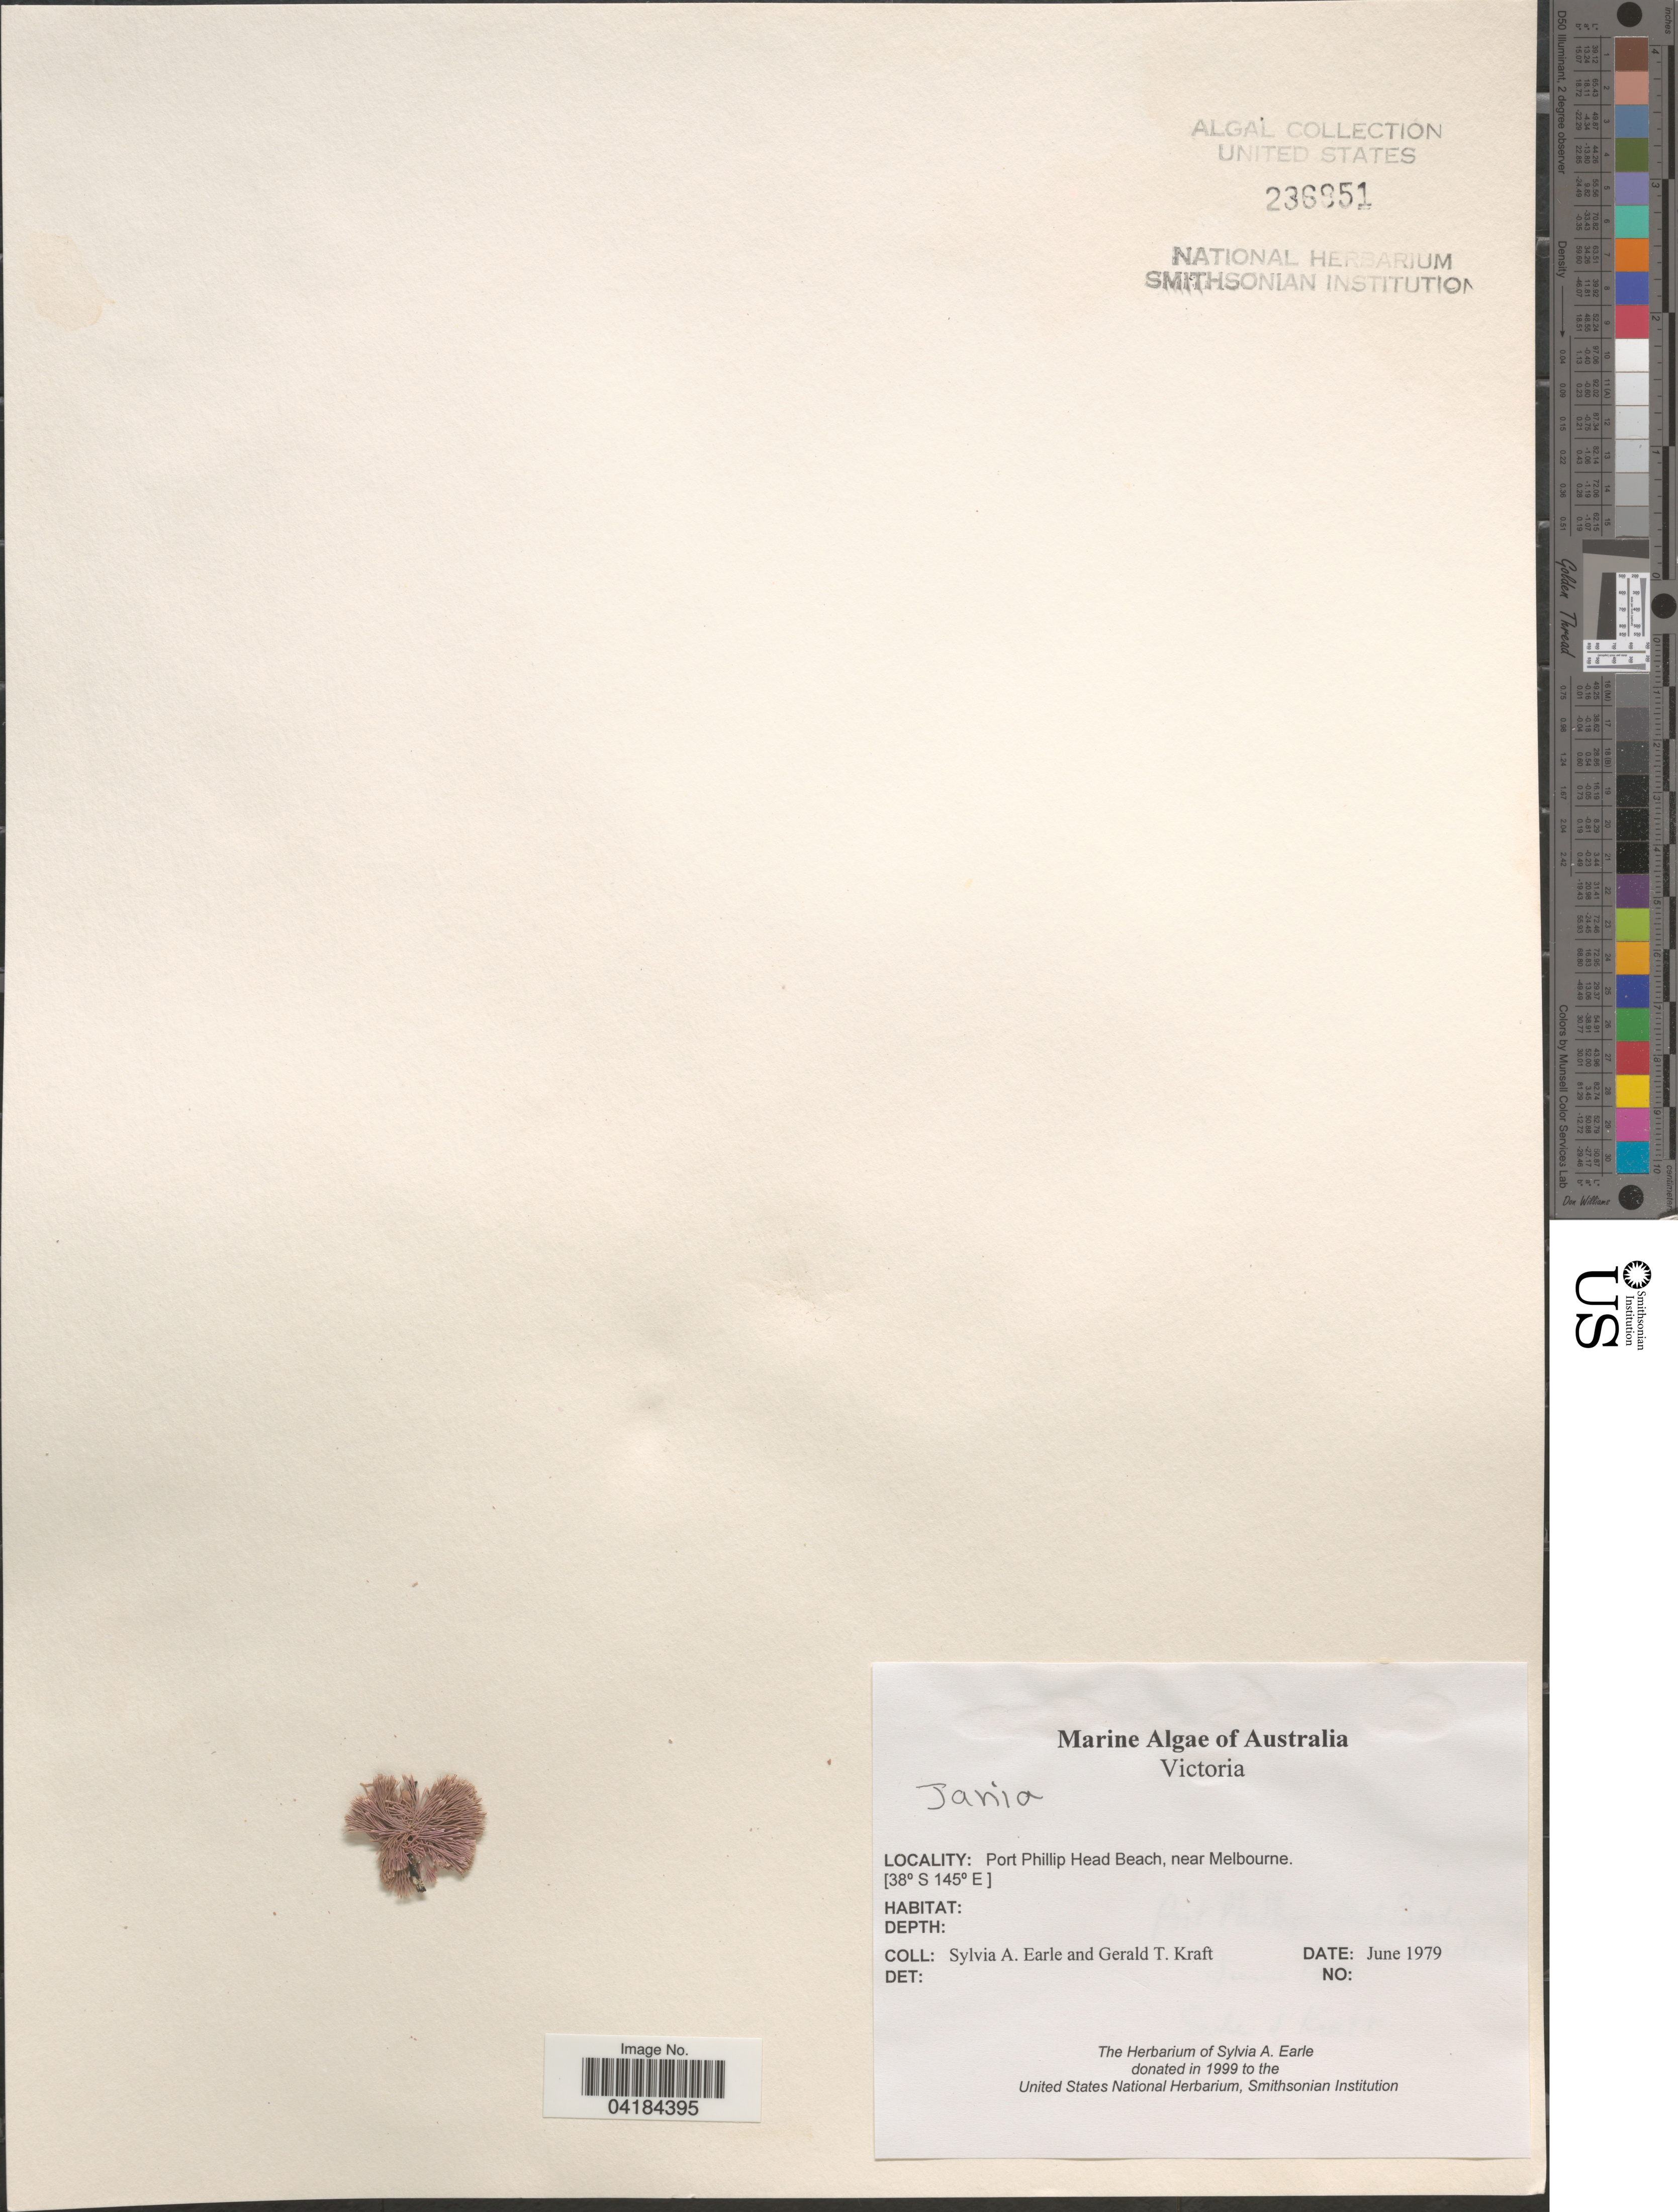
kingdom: Plantae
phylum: Rhodophyta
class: Florideophyceae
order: Corallinales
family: Corallinaceae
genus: Jania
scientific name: Jania sp.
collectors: S. A. Earle & G. T. Kraft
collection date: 1979-06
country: Australia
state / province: Victoria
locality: Victoria. Port Phillip Head Rocks, near Melbourne.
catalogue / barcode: US 236951